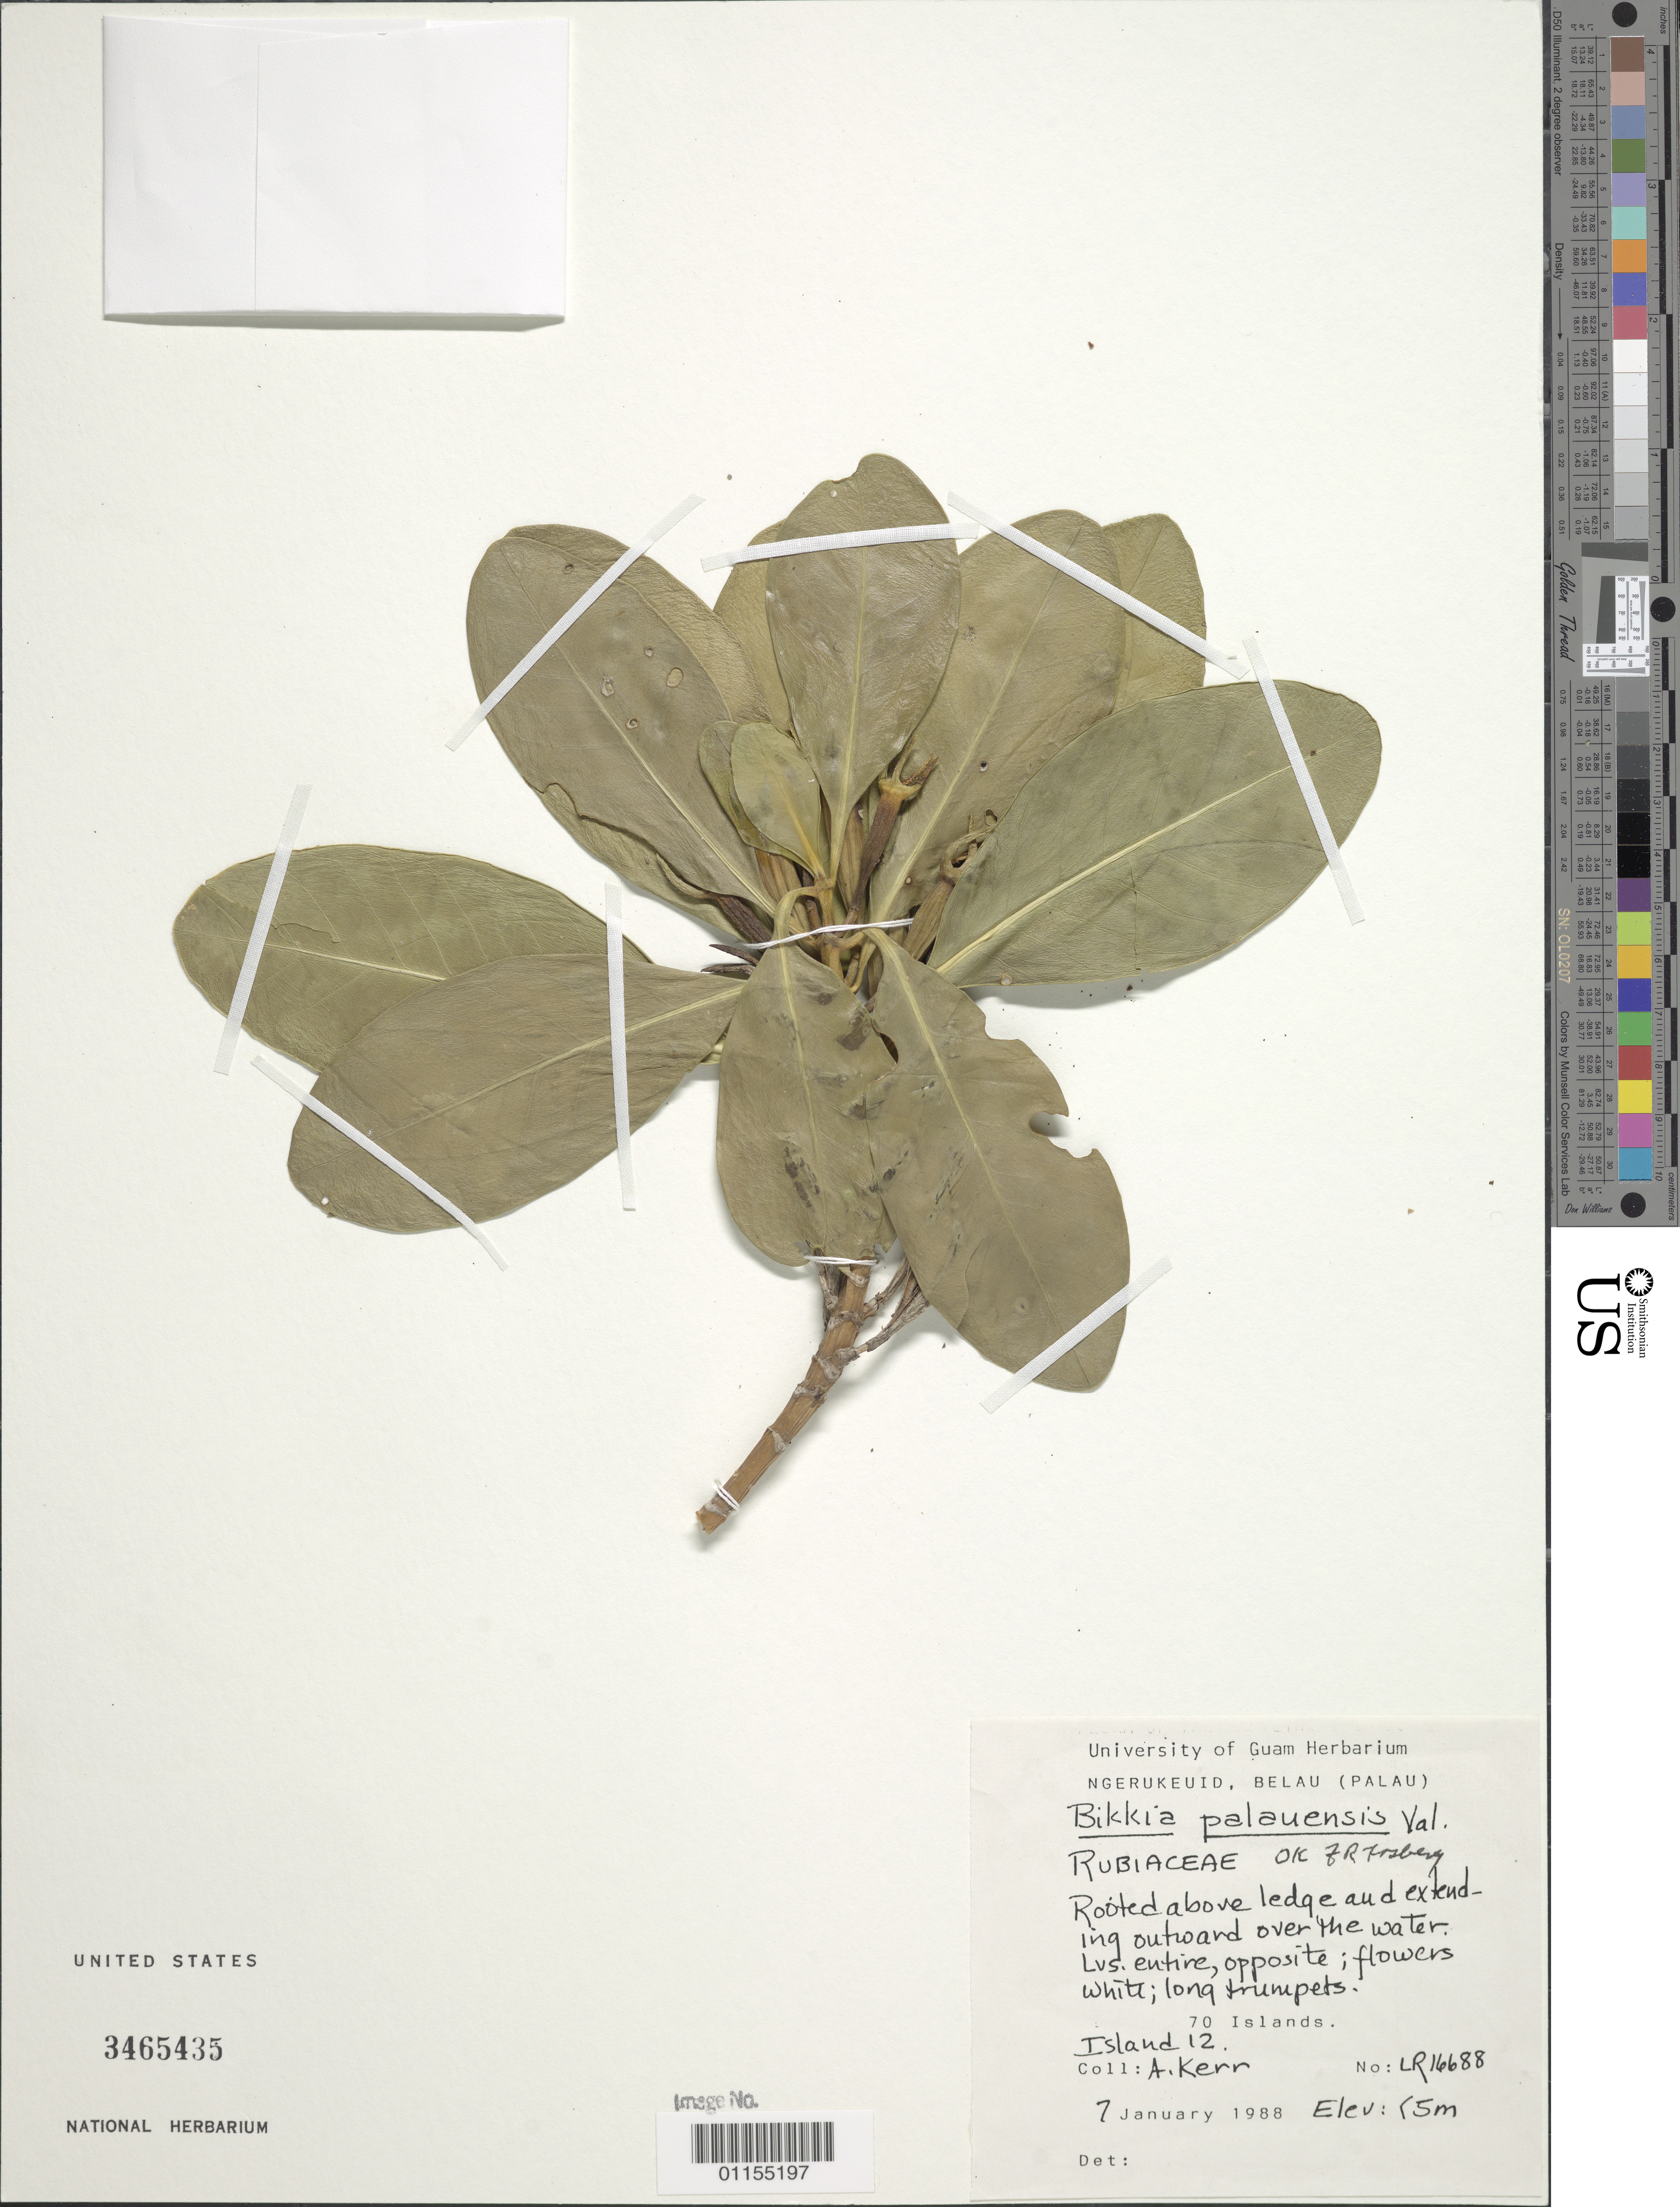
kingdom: Plantae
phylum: Tracheophyta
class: Magnoliopsida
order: Gentianales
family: Rubiaceae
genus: Bikkia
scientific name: Bikkia palauensis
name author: Valeton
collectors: A. Kerr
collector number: LR16688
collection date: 1988-01-07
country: Palau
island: Ngerukeuid [Orukuizu]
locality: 70 islands.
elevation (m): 5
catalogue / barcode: US 3465435